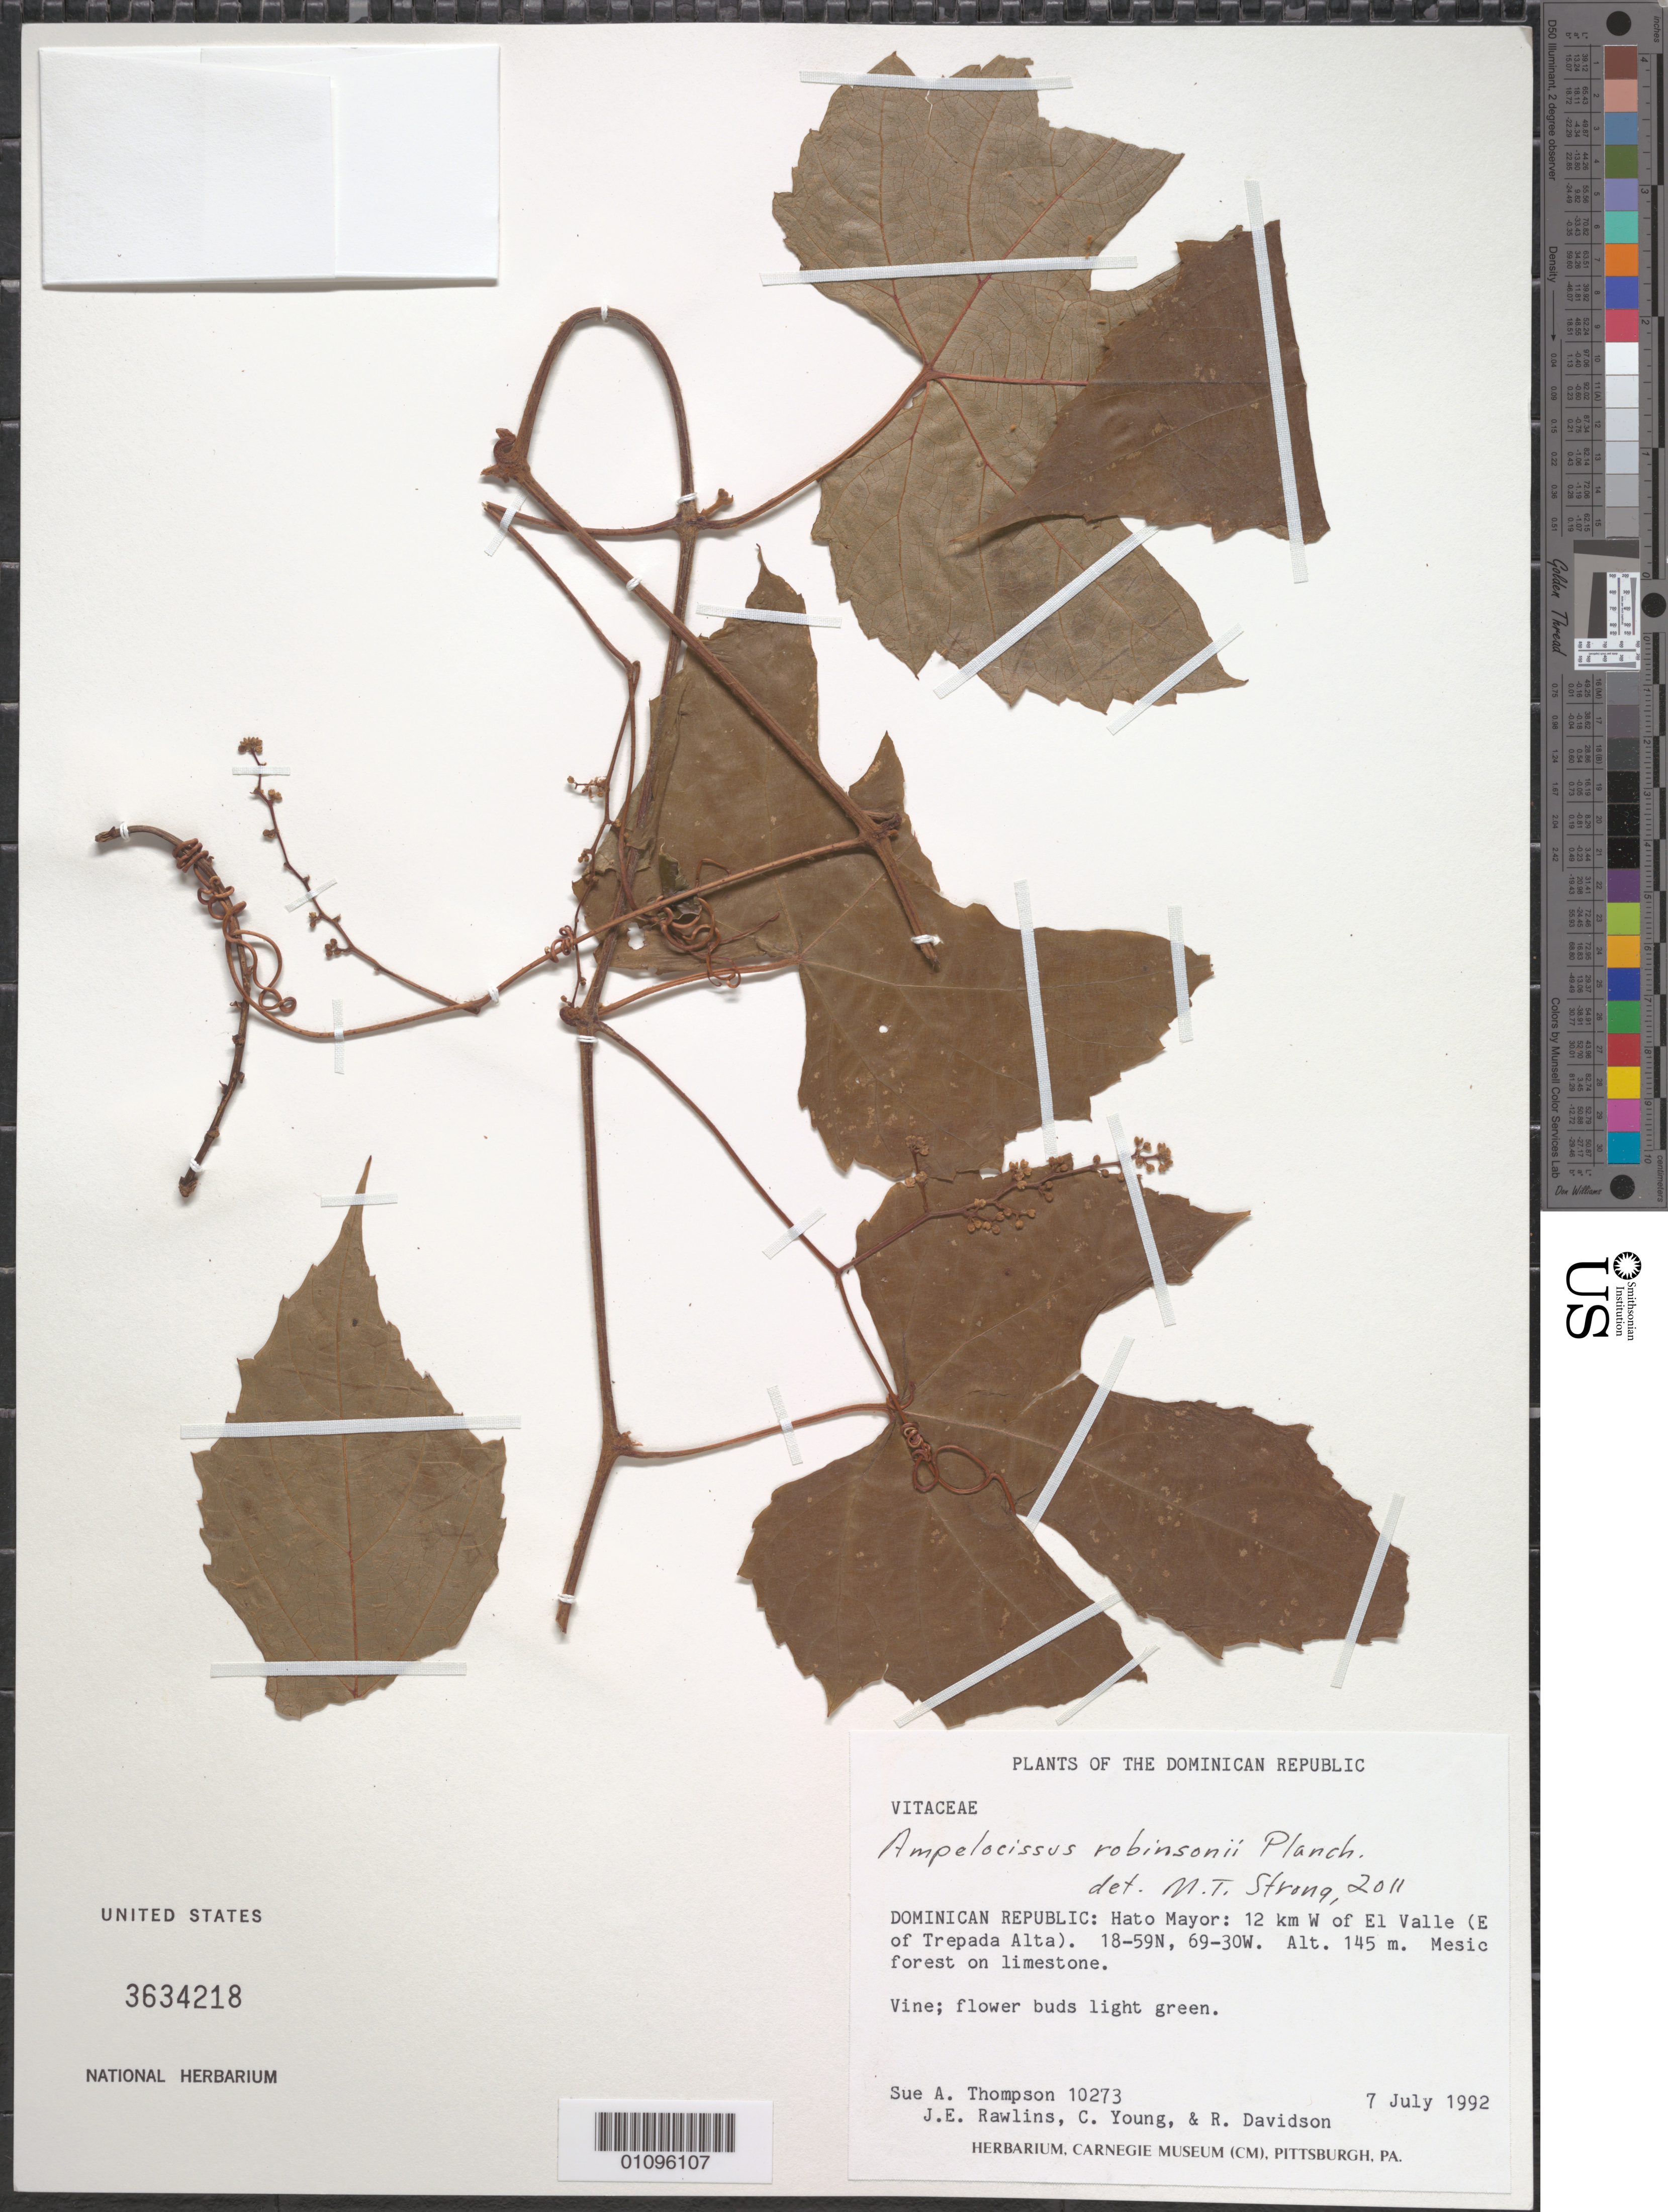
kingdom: Plantae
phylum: Tracheophyta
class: Magnoliopsida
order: Vitales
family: Vitaceae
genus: Ampelocissus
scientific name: Ampelocissus robinsonii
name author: Planch.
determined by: Strong, M. T., (US), Smithsonian Institution - National Museum of Natural History (UNITED STATES)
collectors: S. A. Thompson, J. Rawlins, C. Young & R. Davidson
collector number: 10273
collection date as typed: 07 Jul 1992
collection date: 1992-07-07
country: Dominican Republic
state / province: Hato Mayor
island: Hispaniola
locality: El Valle (E of Trepada Alta) 12 km W of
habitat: Mesic forest on limestone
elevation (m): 145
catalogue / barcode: US 3634218